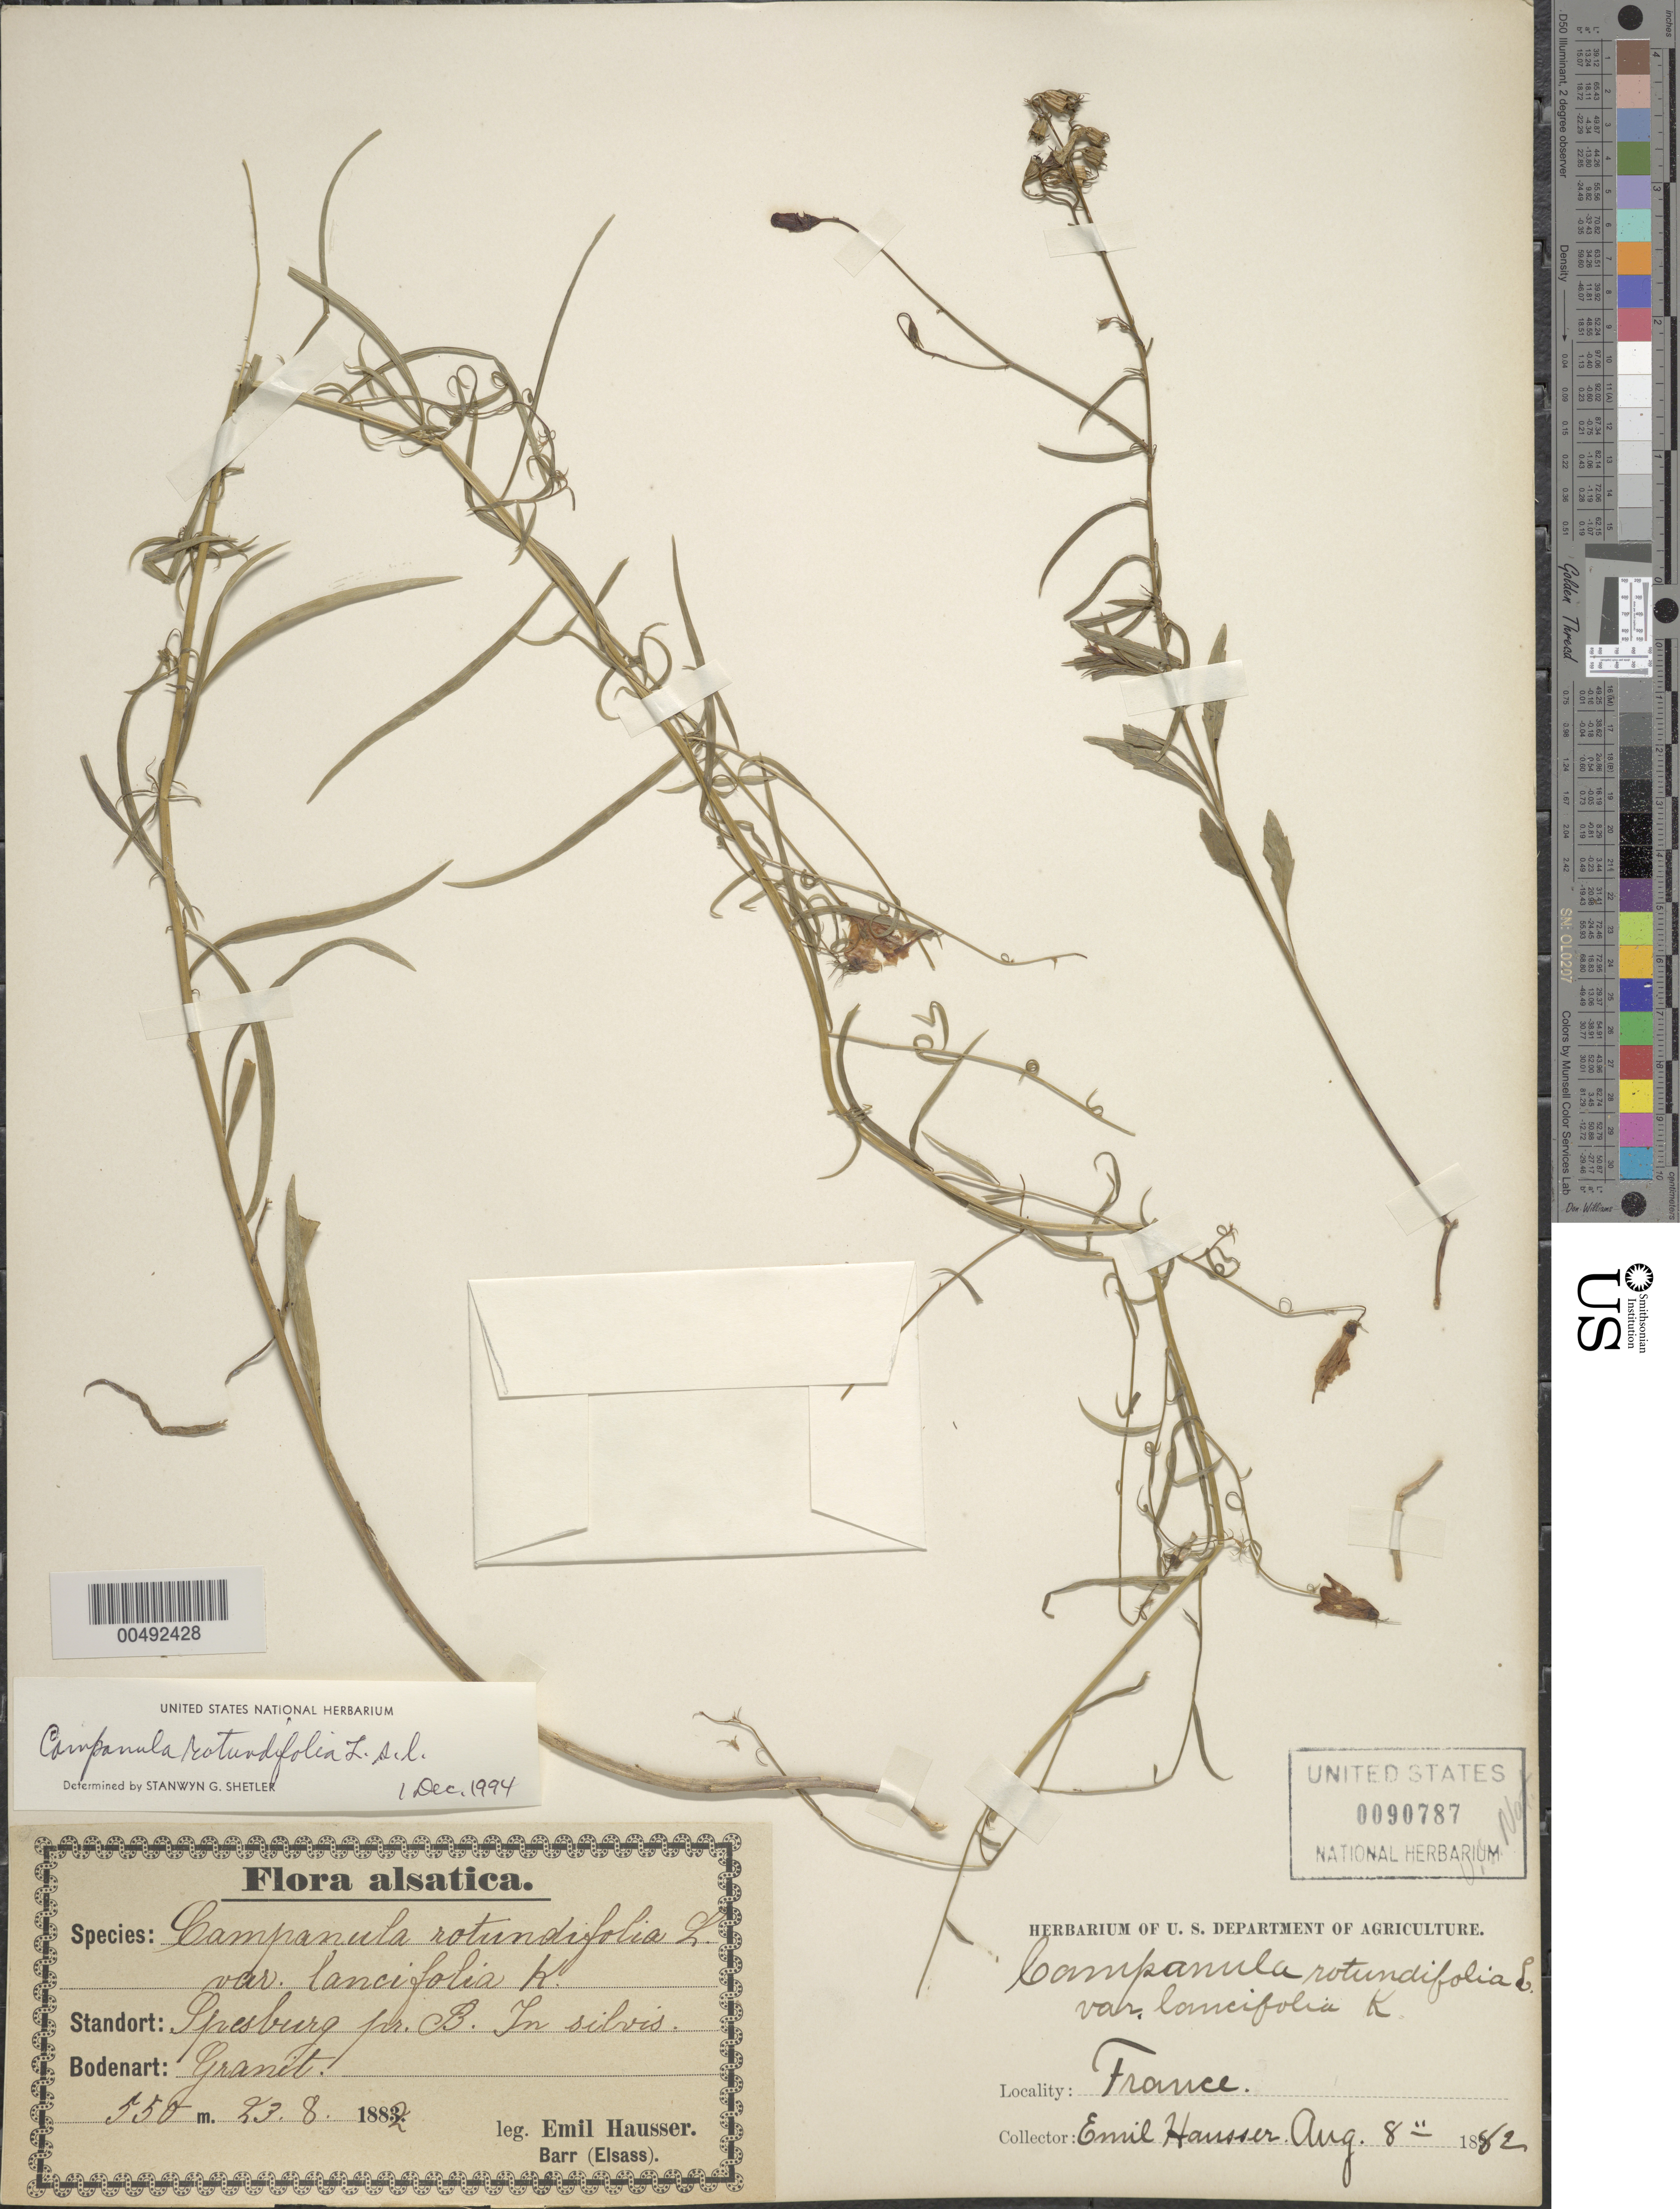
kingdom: Plantae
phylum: Tracheophyta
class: Magnoliopsida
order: Asterales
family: Campanulaceae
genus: Campanula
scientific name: Campanula rotundifolia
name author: L.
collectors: E. Hausser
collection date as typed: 08 Aug 1882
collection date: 1882-08-08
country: France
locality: Spesburg pr. B. [?Barr]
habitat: in silvis [in woods], granit [granite]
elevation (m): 550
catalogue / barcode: US 90787